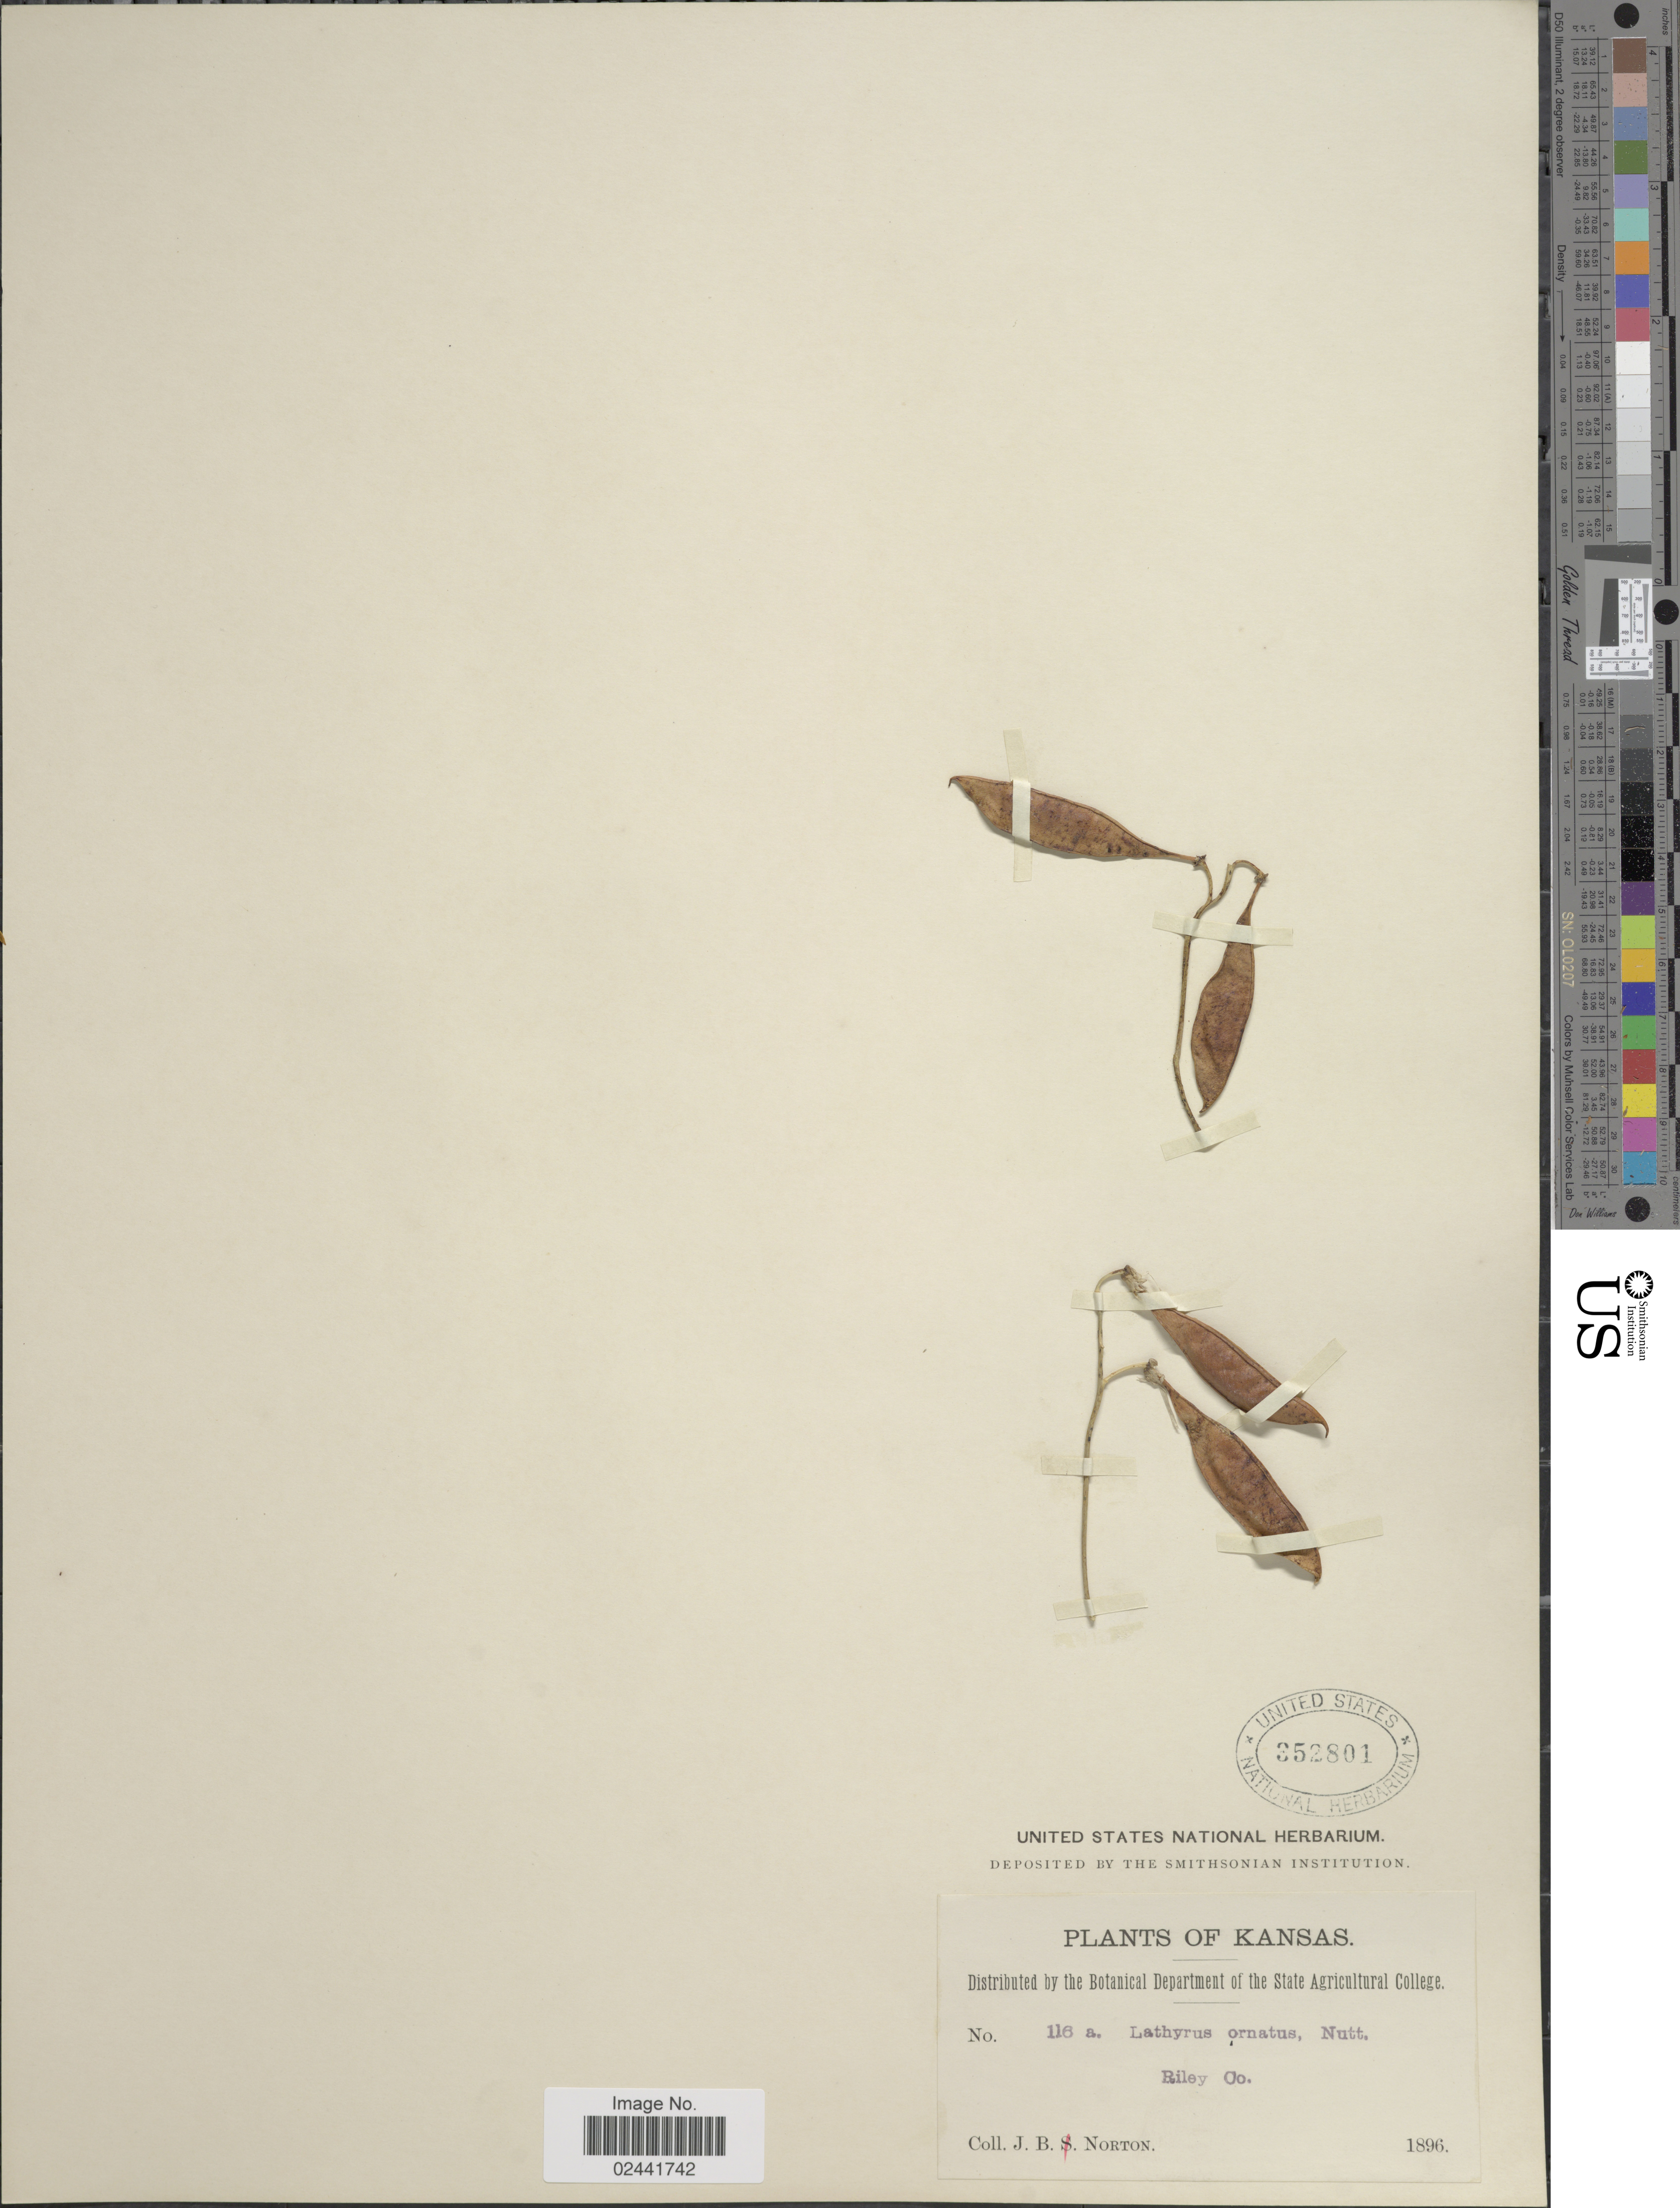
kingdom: Plantae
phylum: Tracheophyta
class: Magnoliopsida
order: Fabales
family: Fabaceae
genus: Lathyrus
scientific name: Lathyrus stipulaceus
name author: (Pursh) Butters & H. St. John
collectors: J. B. Norton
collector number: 116a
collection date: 1896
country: United States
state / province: Kansas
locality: Riley Co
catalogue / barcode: US 352801